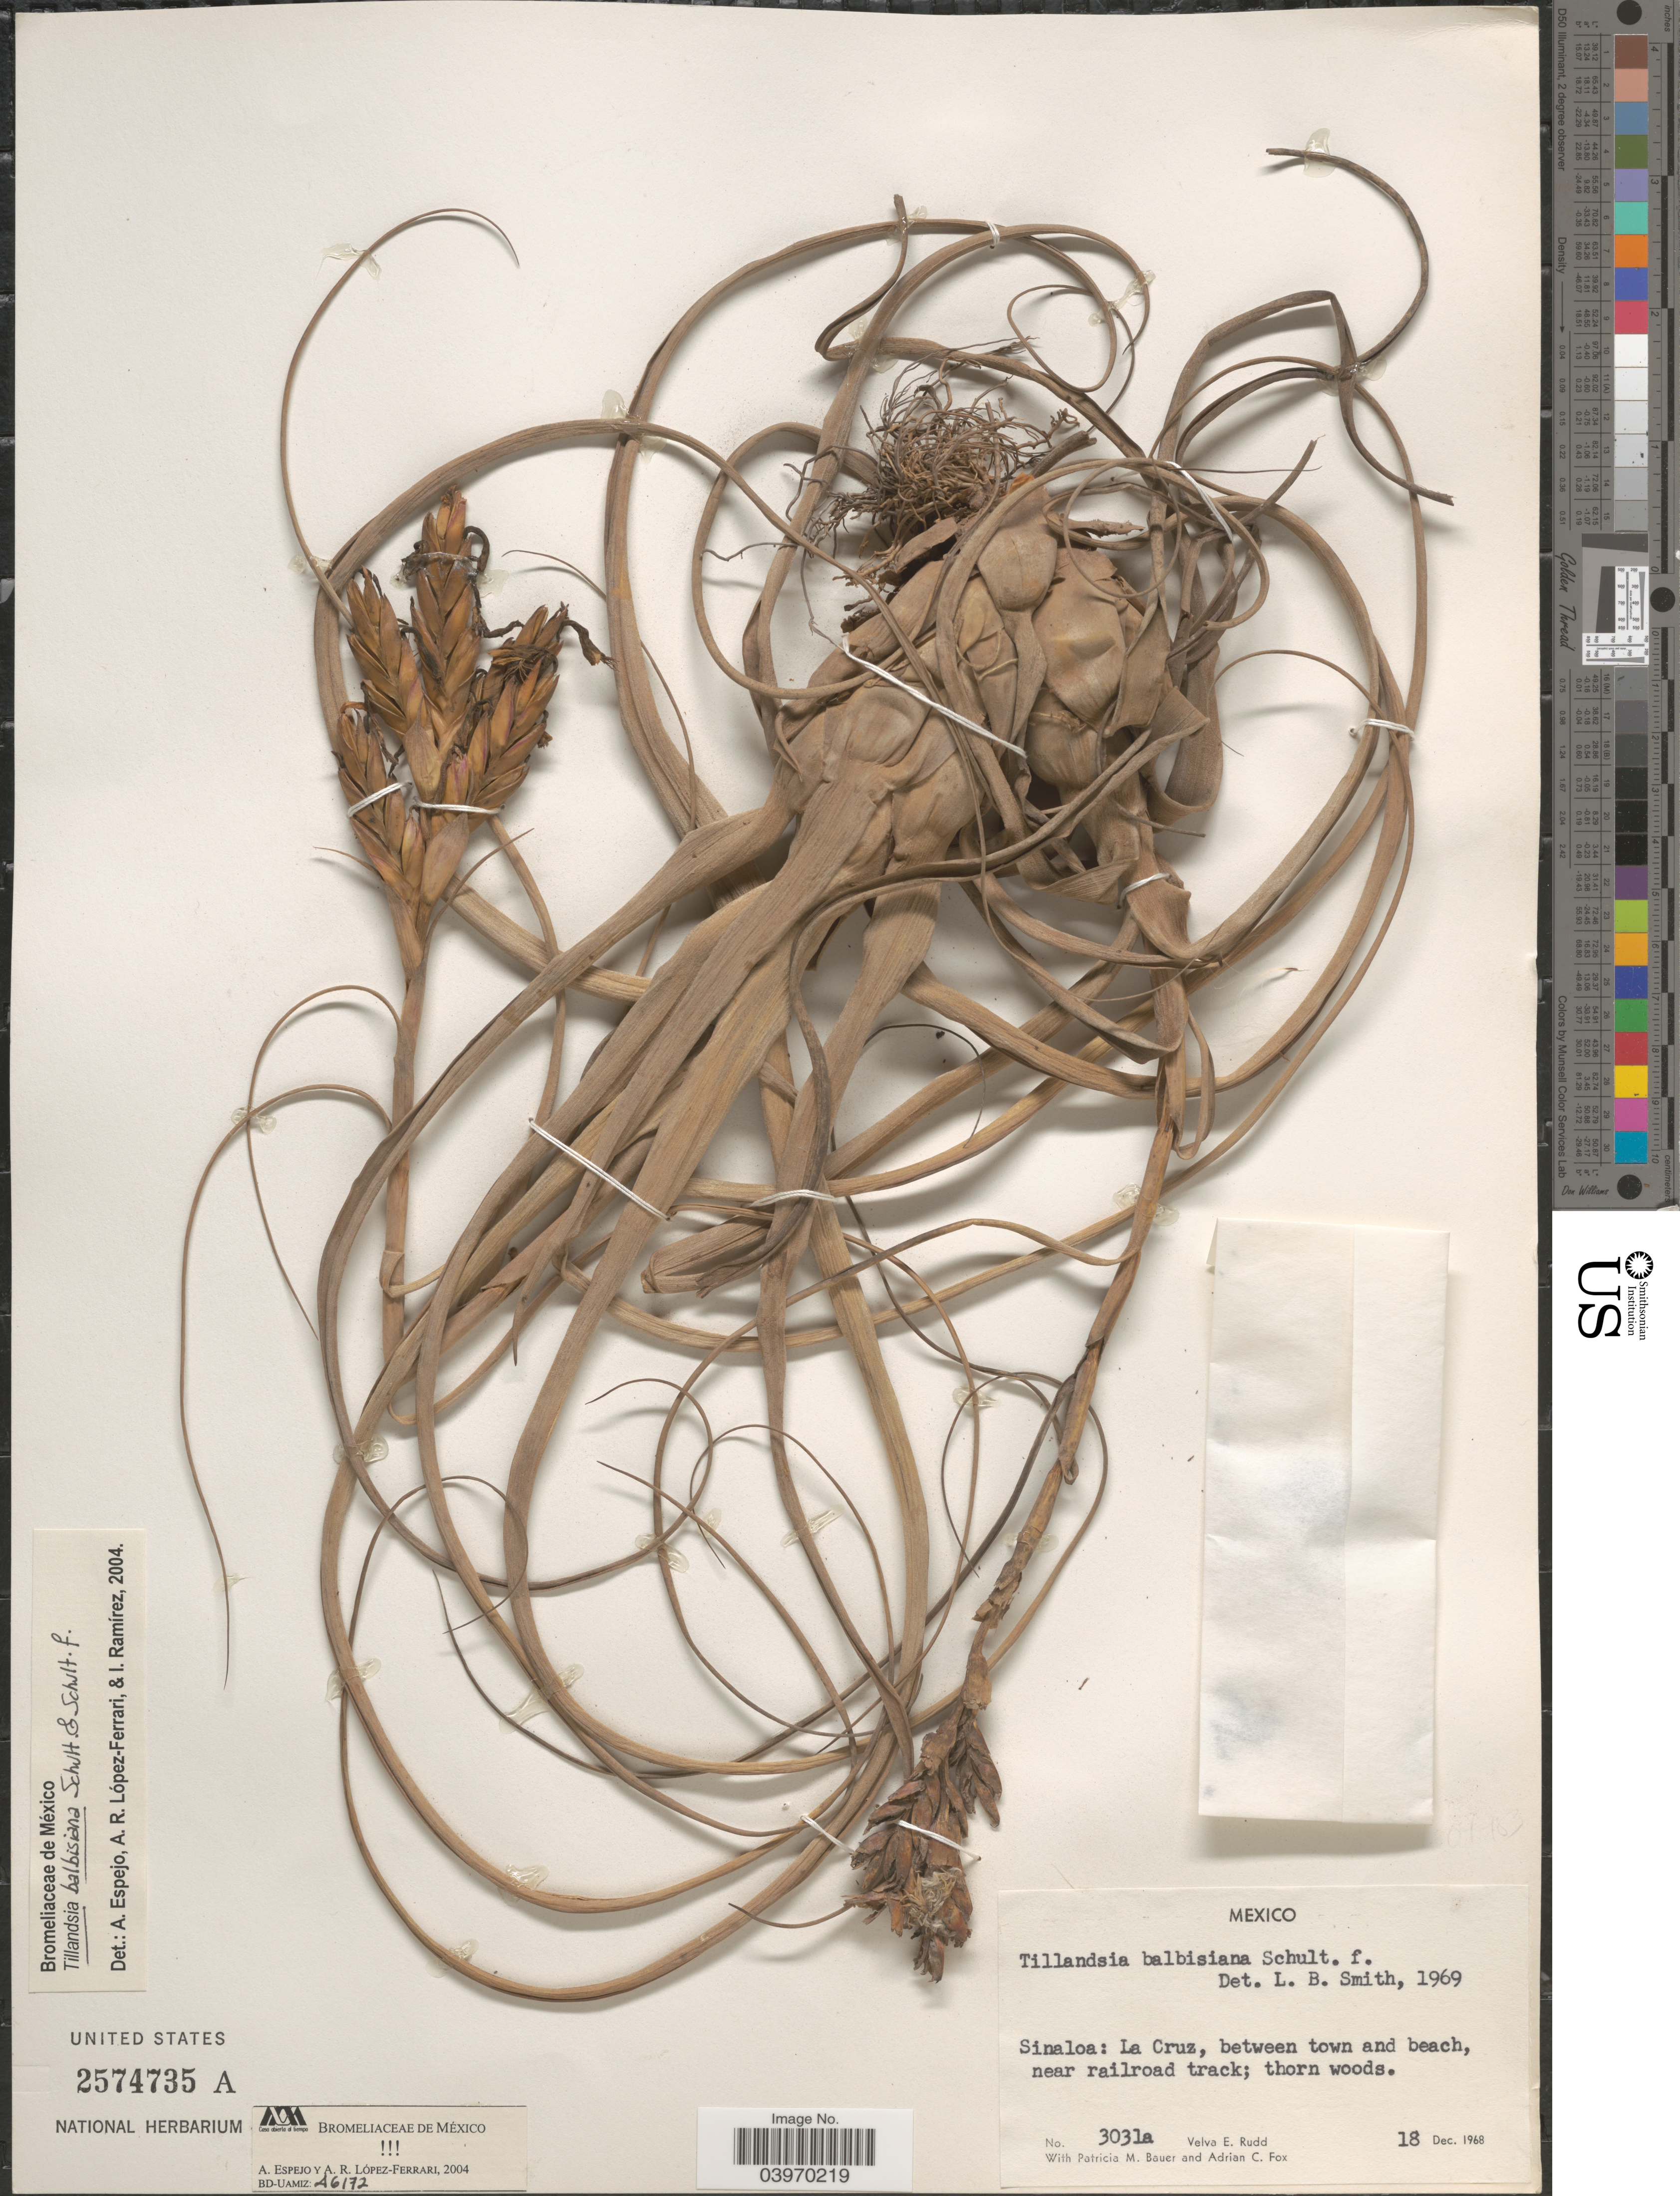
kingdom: Plantae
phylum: Tracheophyta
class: Liliopsida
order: Poales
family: Bromeliaceae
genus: Tillandsia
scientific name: Tillandsia balbisiana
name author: Schult. f.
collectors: V. E. Rudd, P. Bauer & A. Fox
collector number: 3031a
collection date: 1968-12-18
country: Mexico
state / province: Sinaloa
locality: La Cruz, between town and beach, near railroad track.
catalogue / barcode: US 2574735A